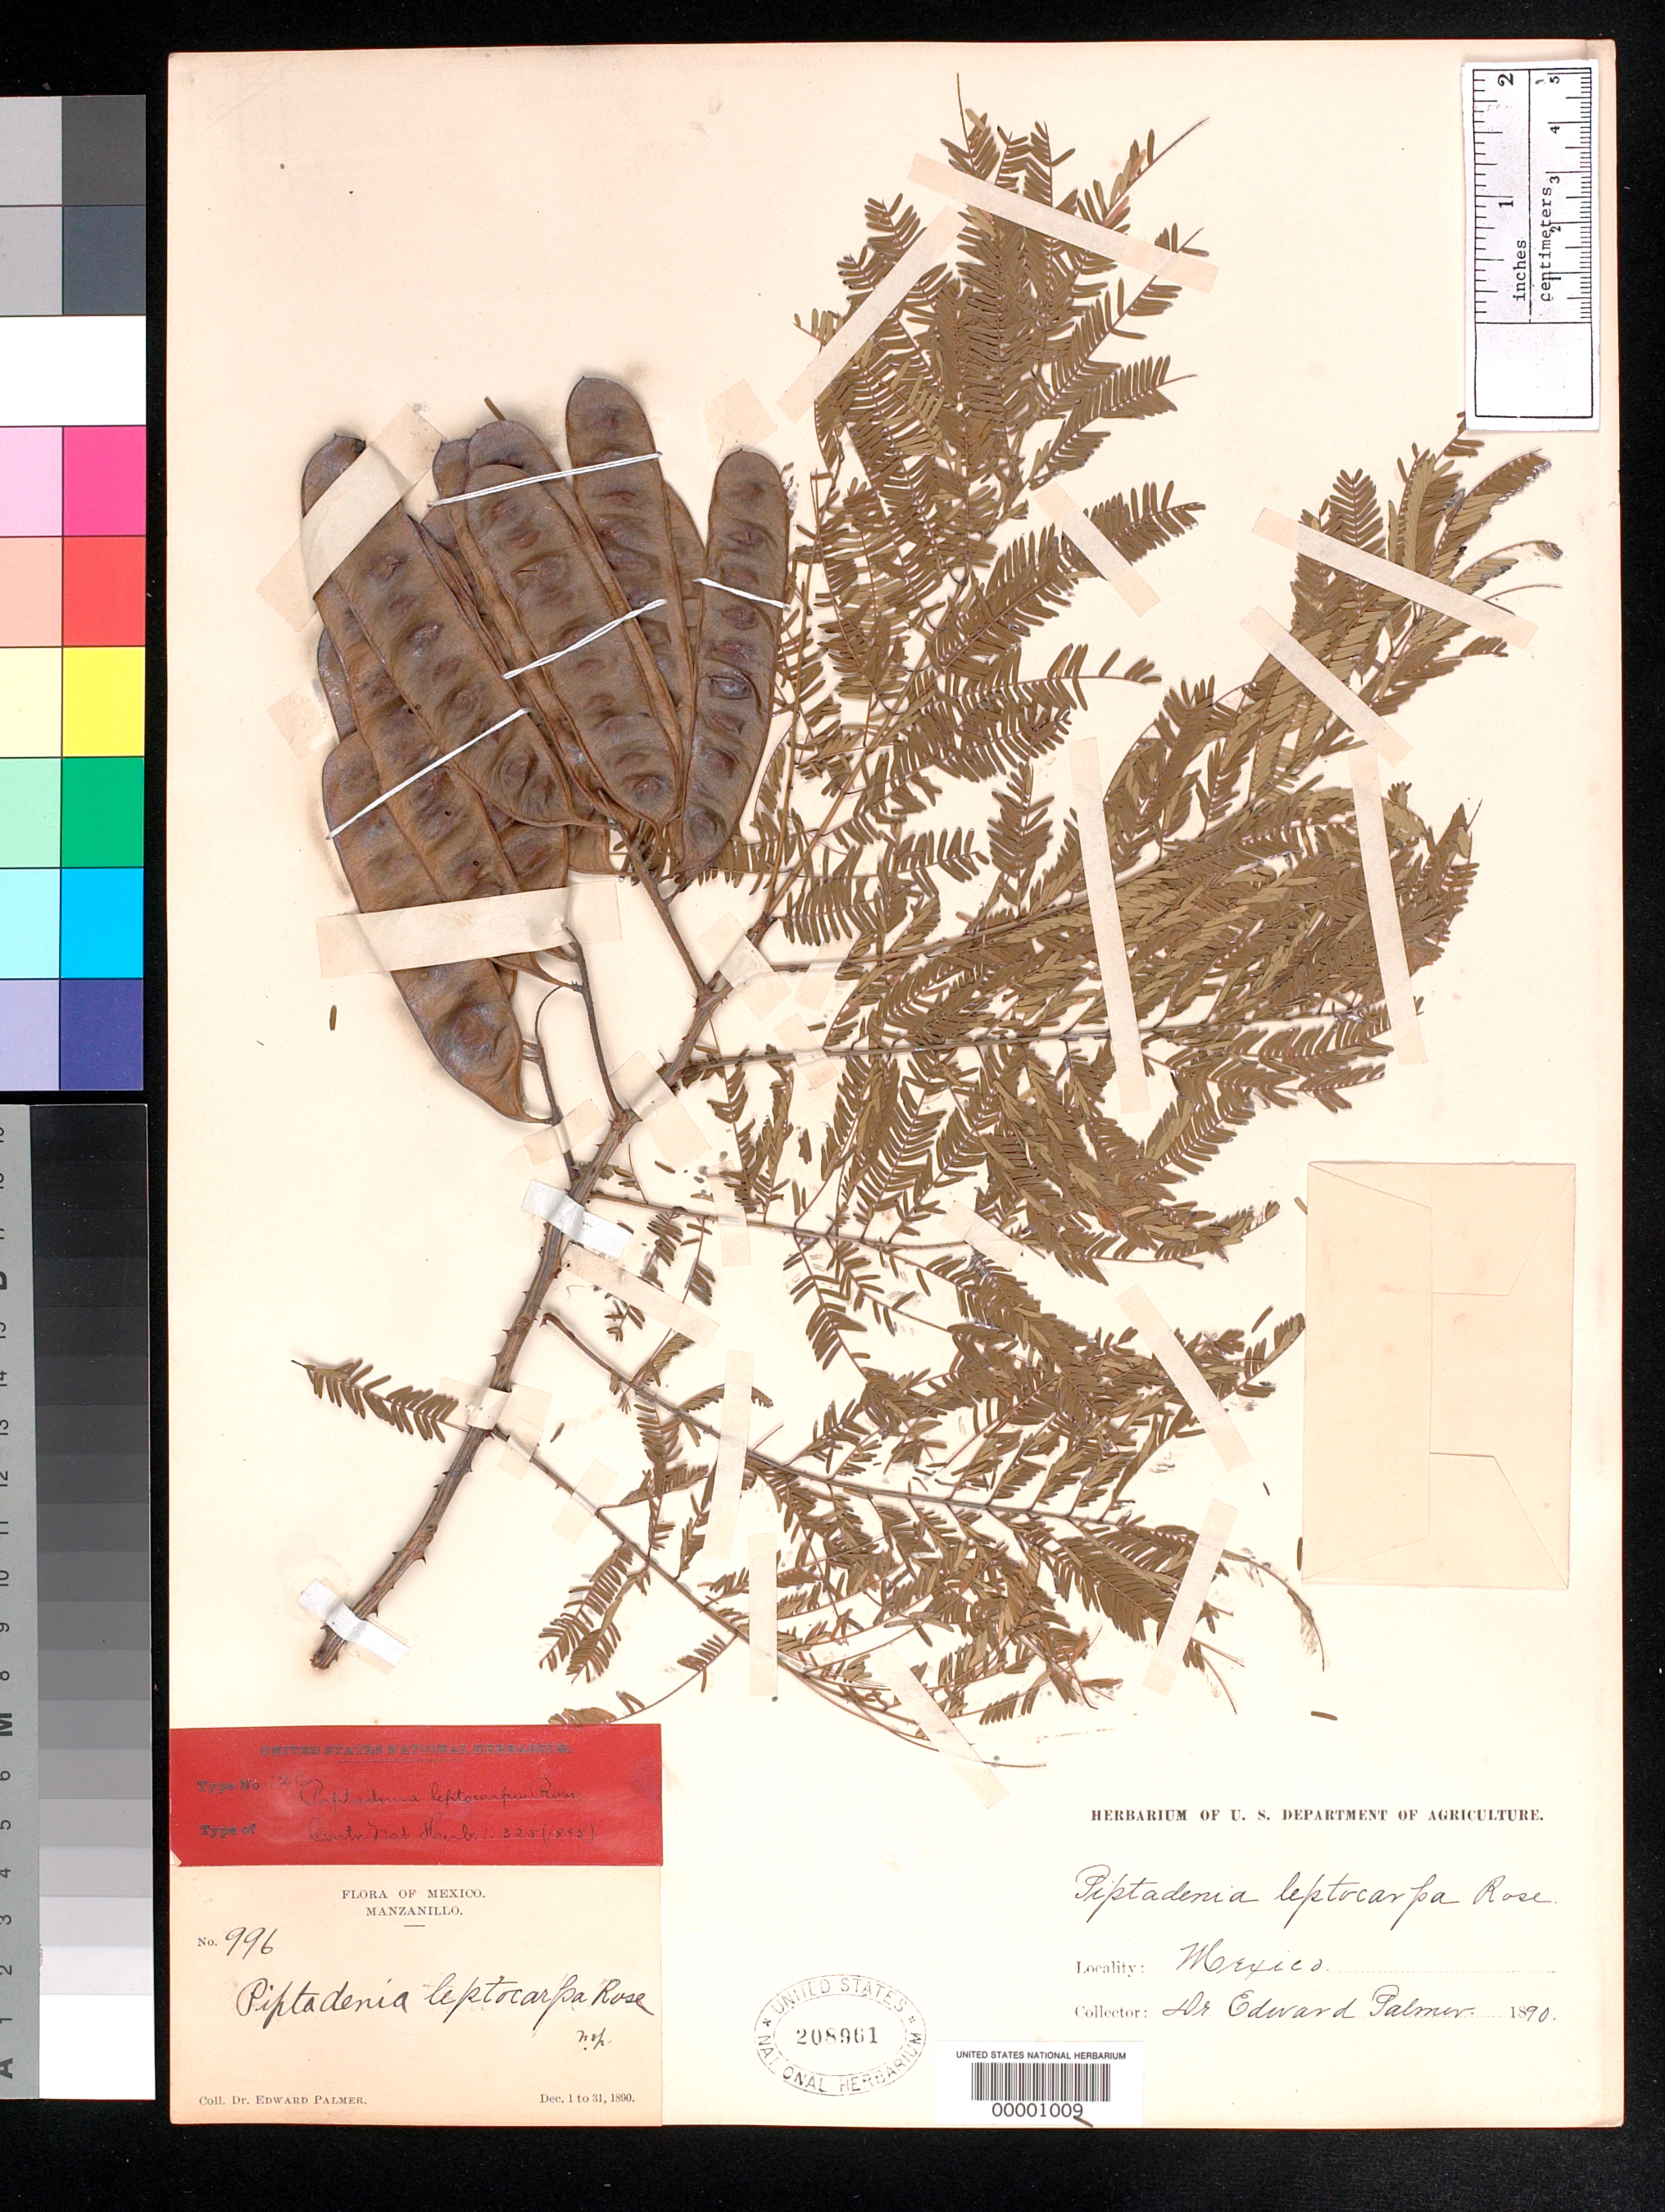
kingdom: Plantae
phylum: Tracheophyta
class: Magnoliopsida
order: Fabales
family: Fabaceae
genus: Piptadenia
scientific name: Piptadenia leptocarpa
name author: Rose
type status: Holotype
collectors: E. Palmer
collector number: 996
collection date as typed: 01 Dec 1890 to 31 Dec 1890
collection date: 1890-12-01/1890-12-31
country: Mexico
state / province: Colima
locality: Near Manzanillo.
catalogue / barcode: US 208961